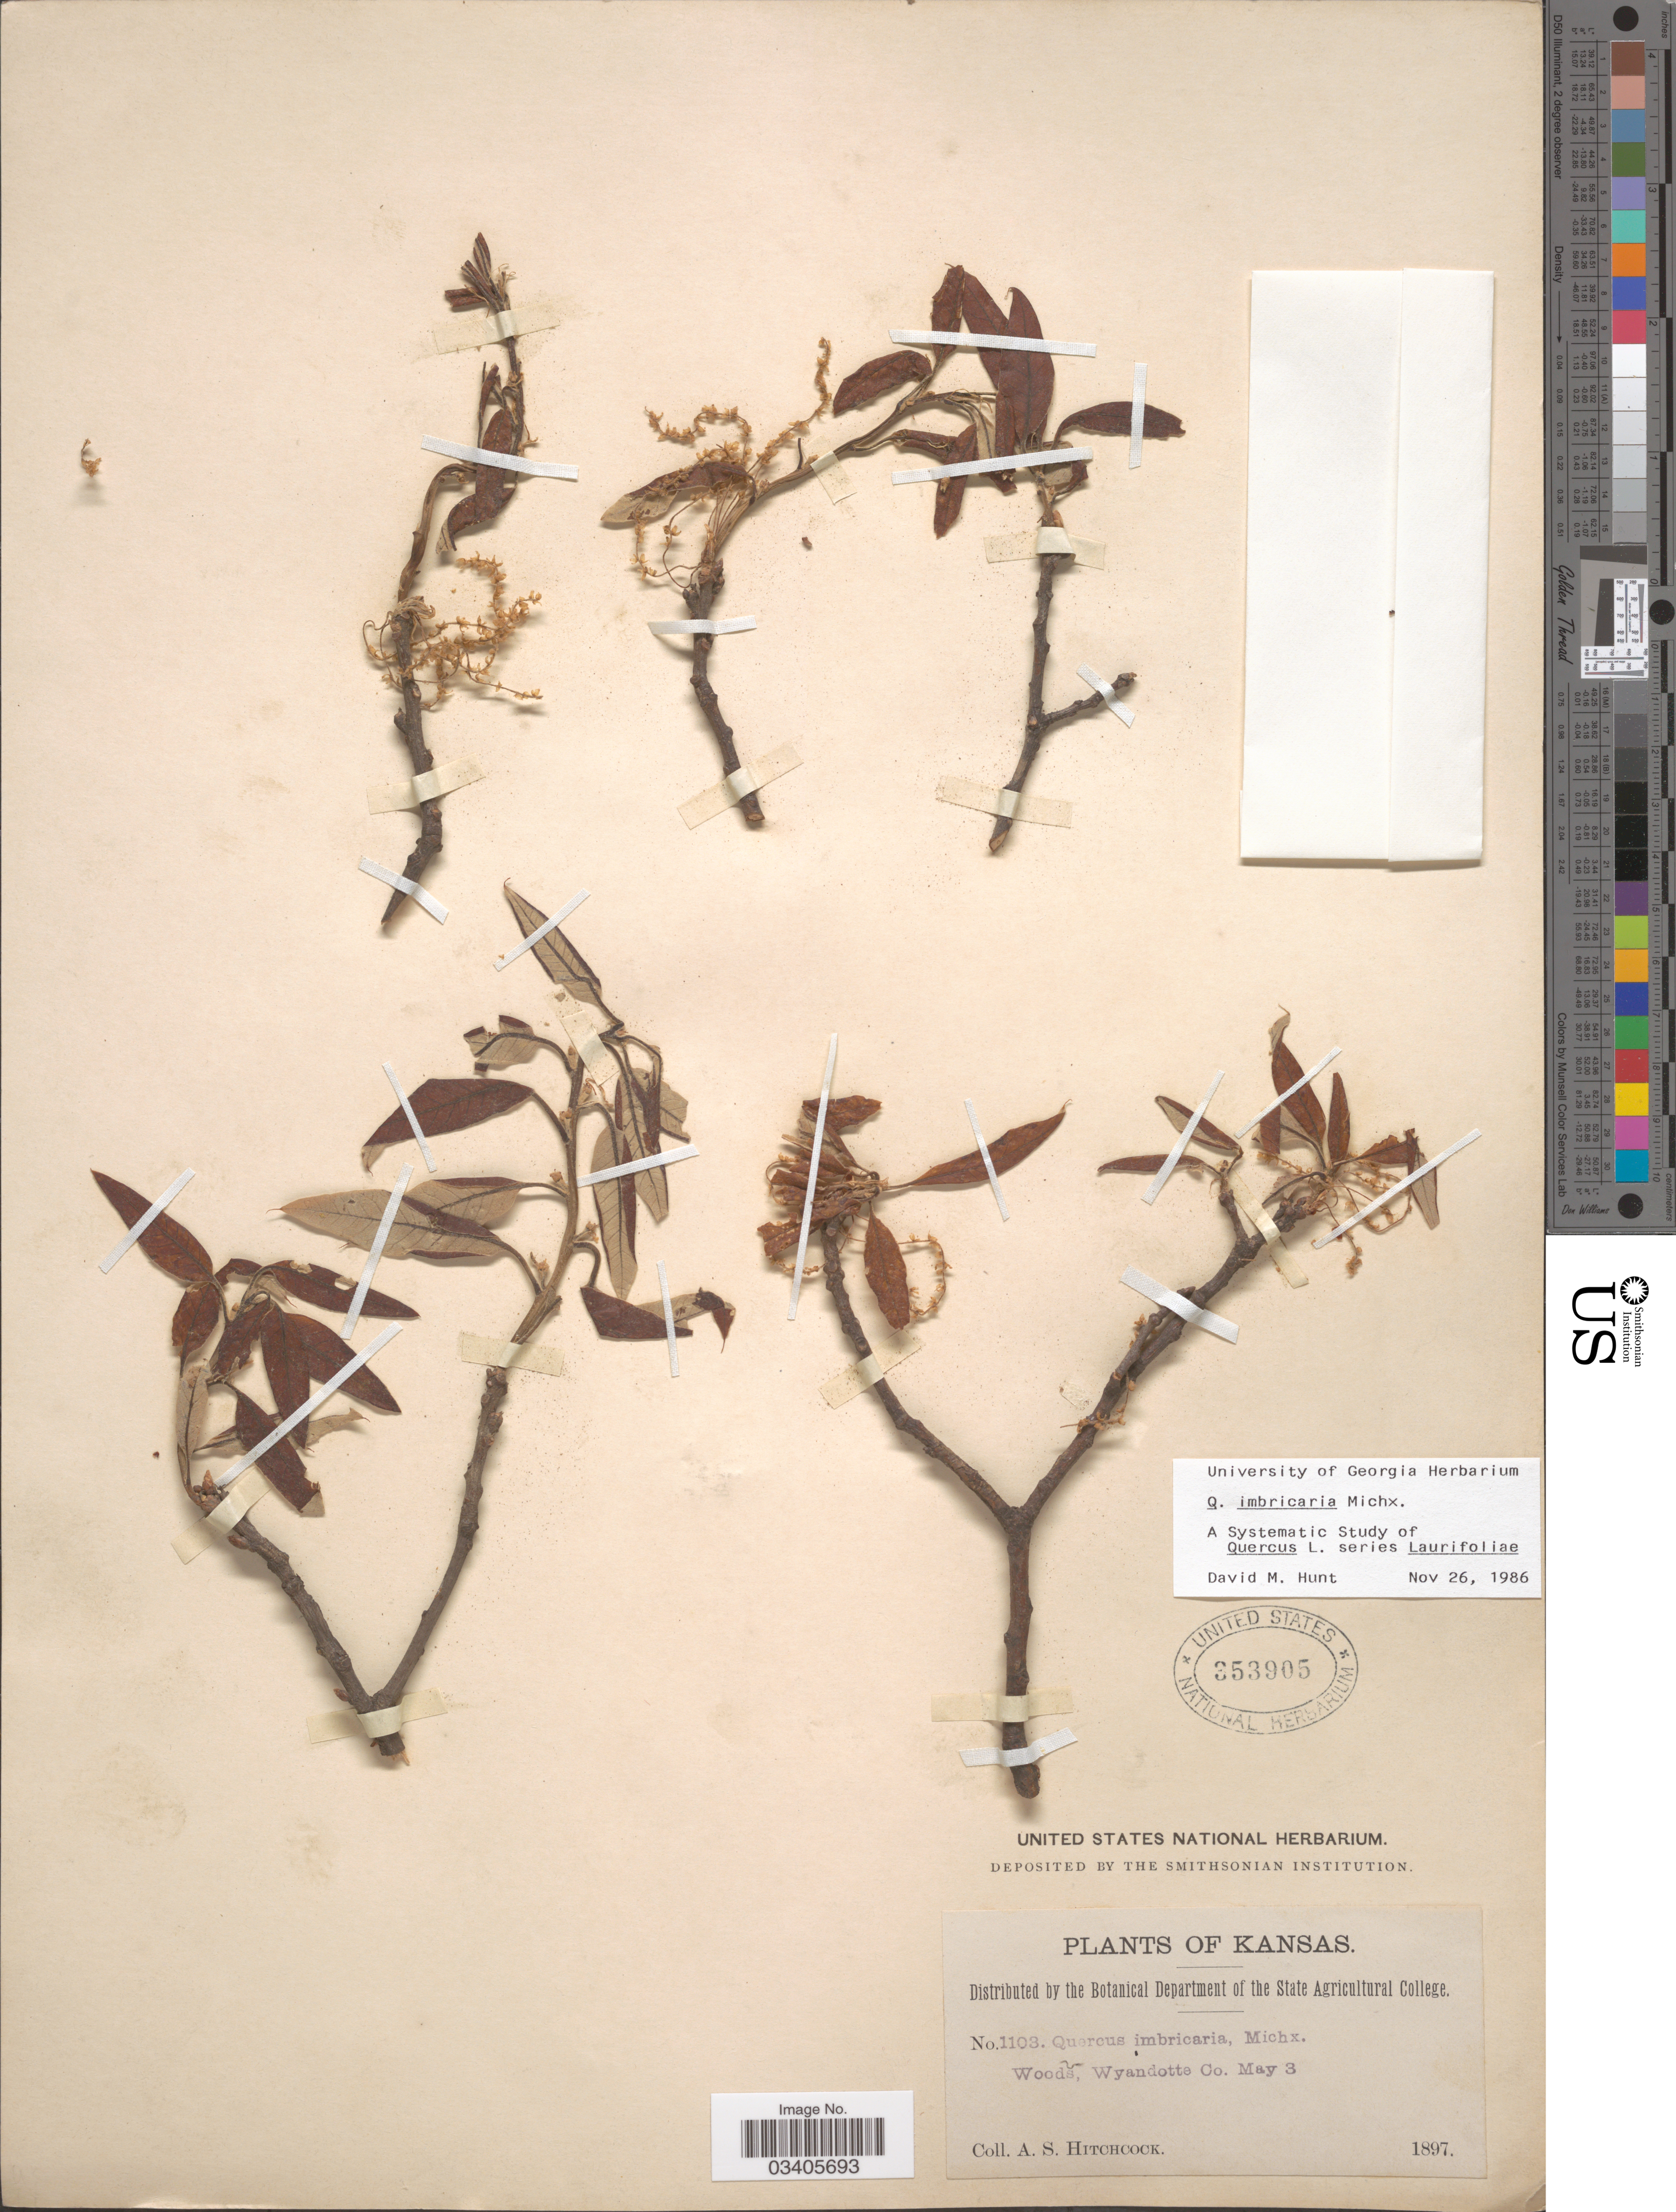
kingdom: Plantae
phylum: Tracheophyta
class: Magnoliopsida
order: Fagales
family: Fagaceae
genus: Quercus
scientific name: Quercus imbricaria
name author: Michx.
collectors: A. S. Hitchcock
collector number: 1103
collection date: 1897-05-03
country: United States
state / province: Kansas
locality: Wyandotte Co.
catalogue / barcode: US 353905